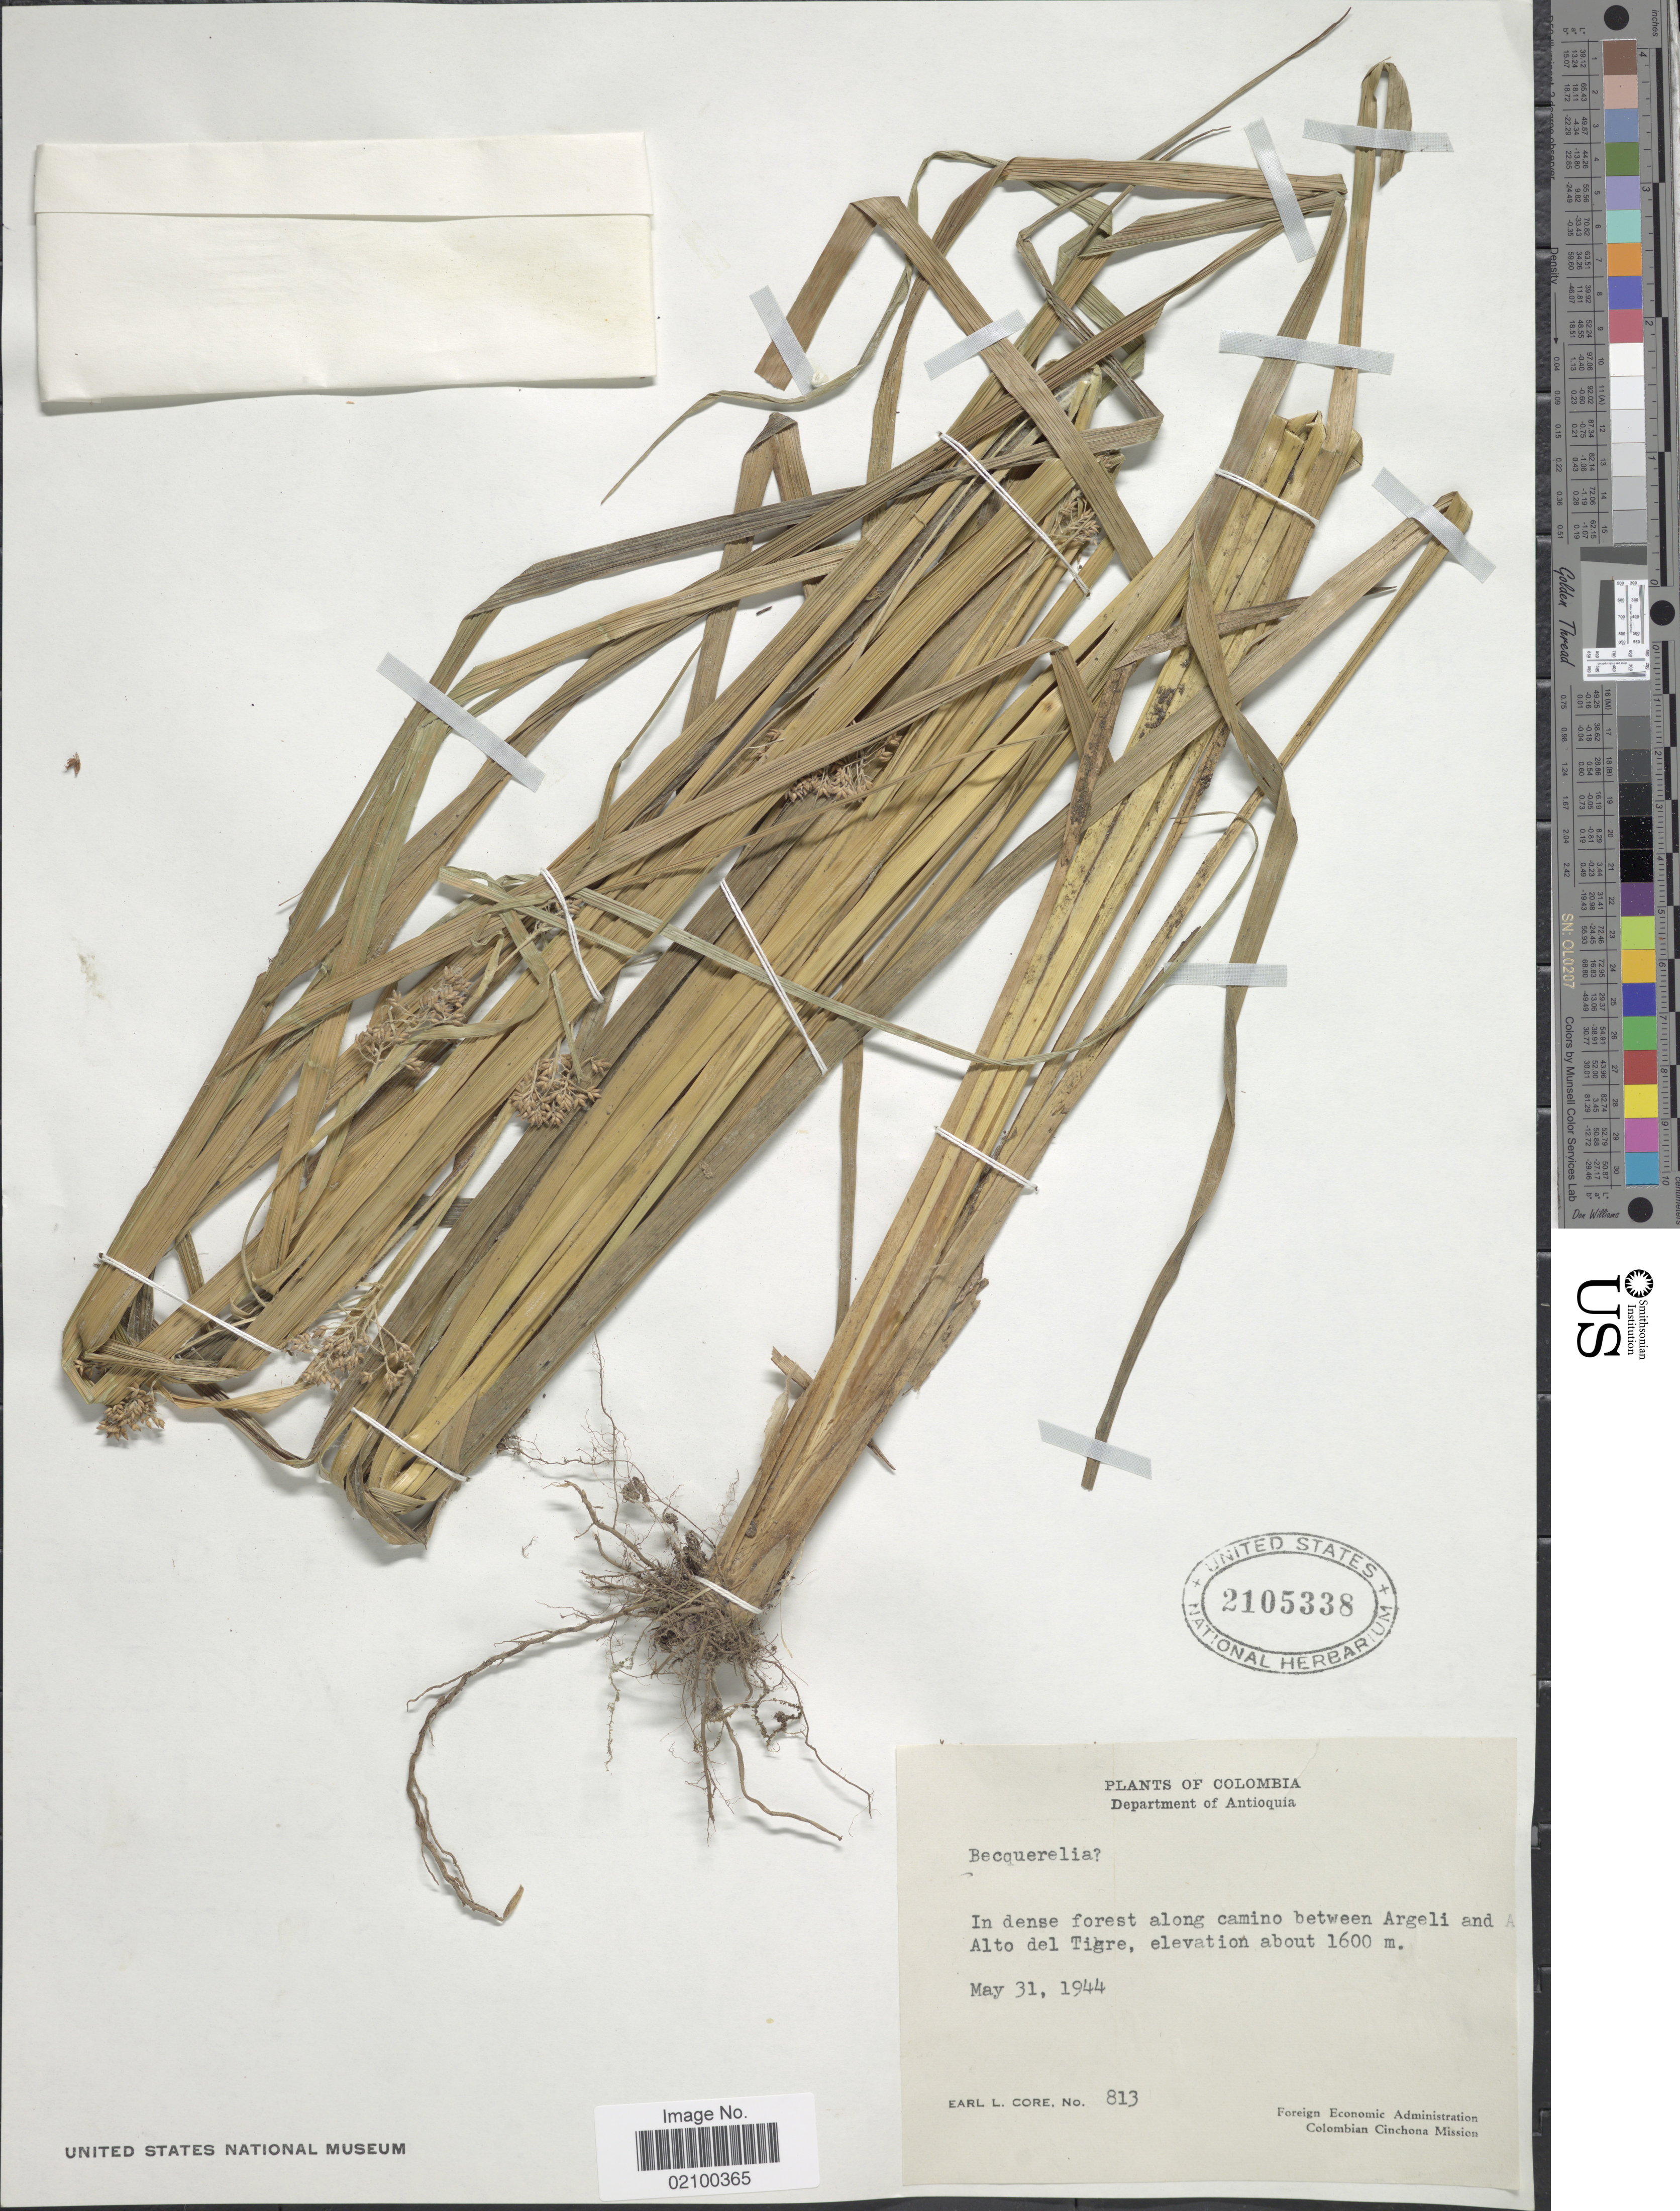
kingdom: Plantae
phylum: Tracheophyta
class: Liliopsida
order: Poales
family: Cyperaceae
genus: Becquerelia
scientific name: Becquerelia sp.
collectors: E. L. Core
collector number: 813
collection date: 1944-05-31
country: Colombia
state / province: Antioquia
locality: Along camino between Argeli and Alto del Tigre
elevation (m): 1600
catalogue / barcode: US 2105338